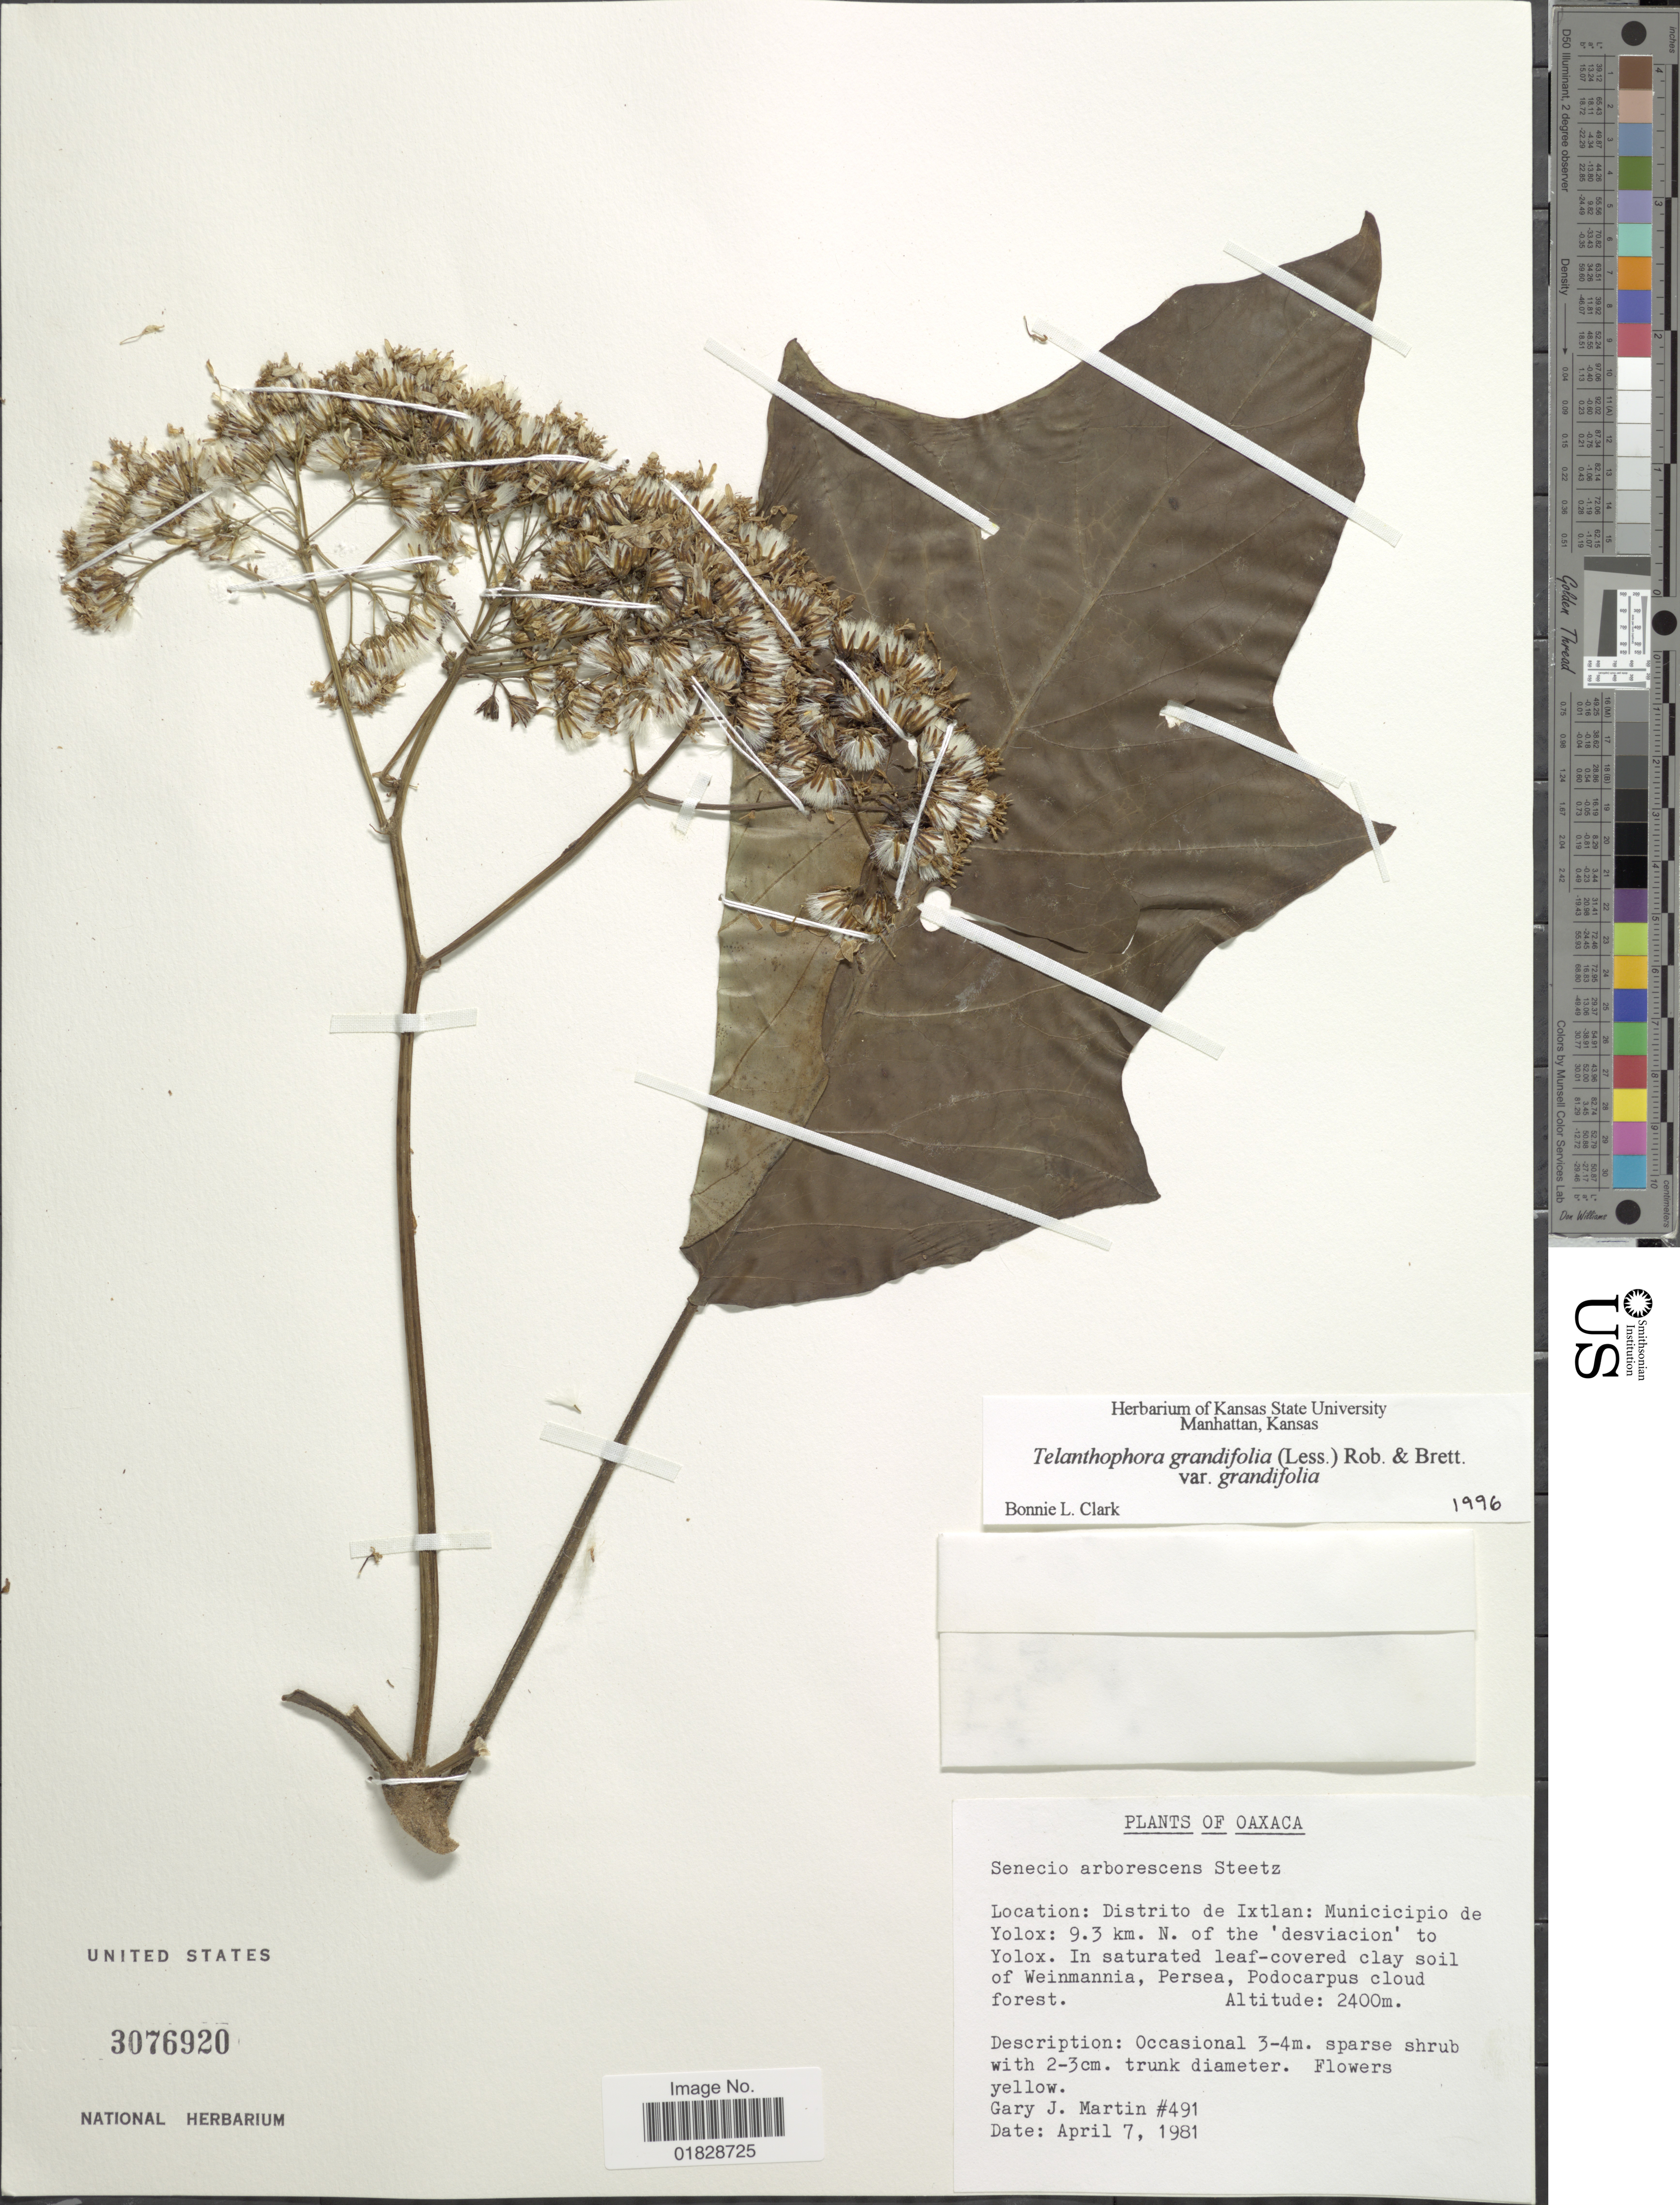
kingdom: Plantae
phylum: Tracheophyta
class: Magnoliopsida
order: Asterales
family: Asteraceae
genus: Telanthophora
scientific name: Telanthophora grandifolia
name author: (Less.) H. Rob. & Brettell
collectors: G. J. Martin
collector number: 491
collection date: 1981-04-07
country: Mexico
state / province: Oaxaca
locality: Distrito de Ixtlan: Municicipio de Yolox: 9.3 km. N. of the 'desciacion' to Yolox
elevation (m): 2400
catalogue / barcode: US 3076920